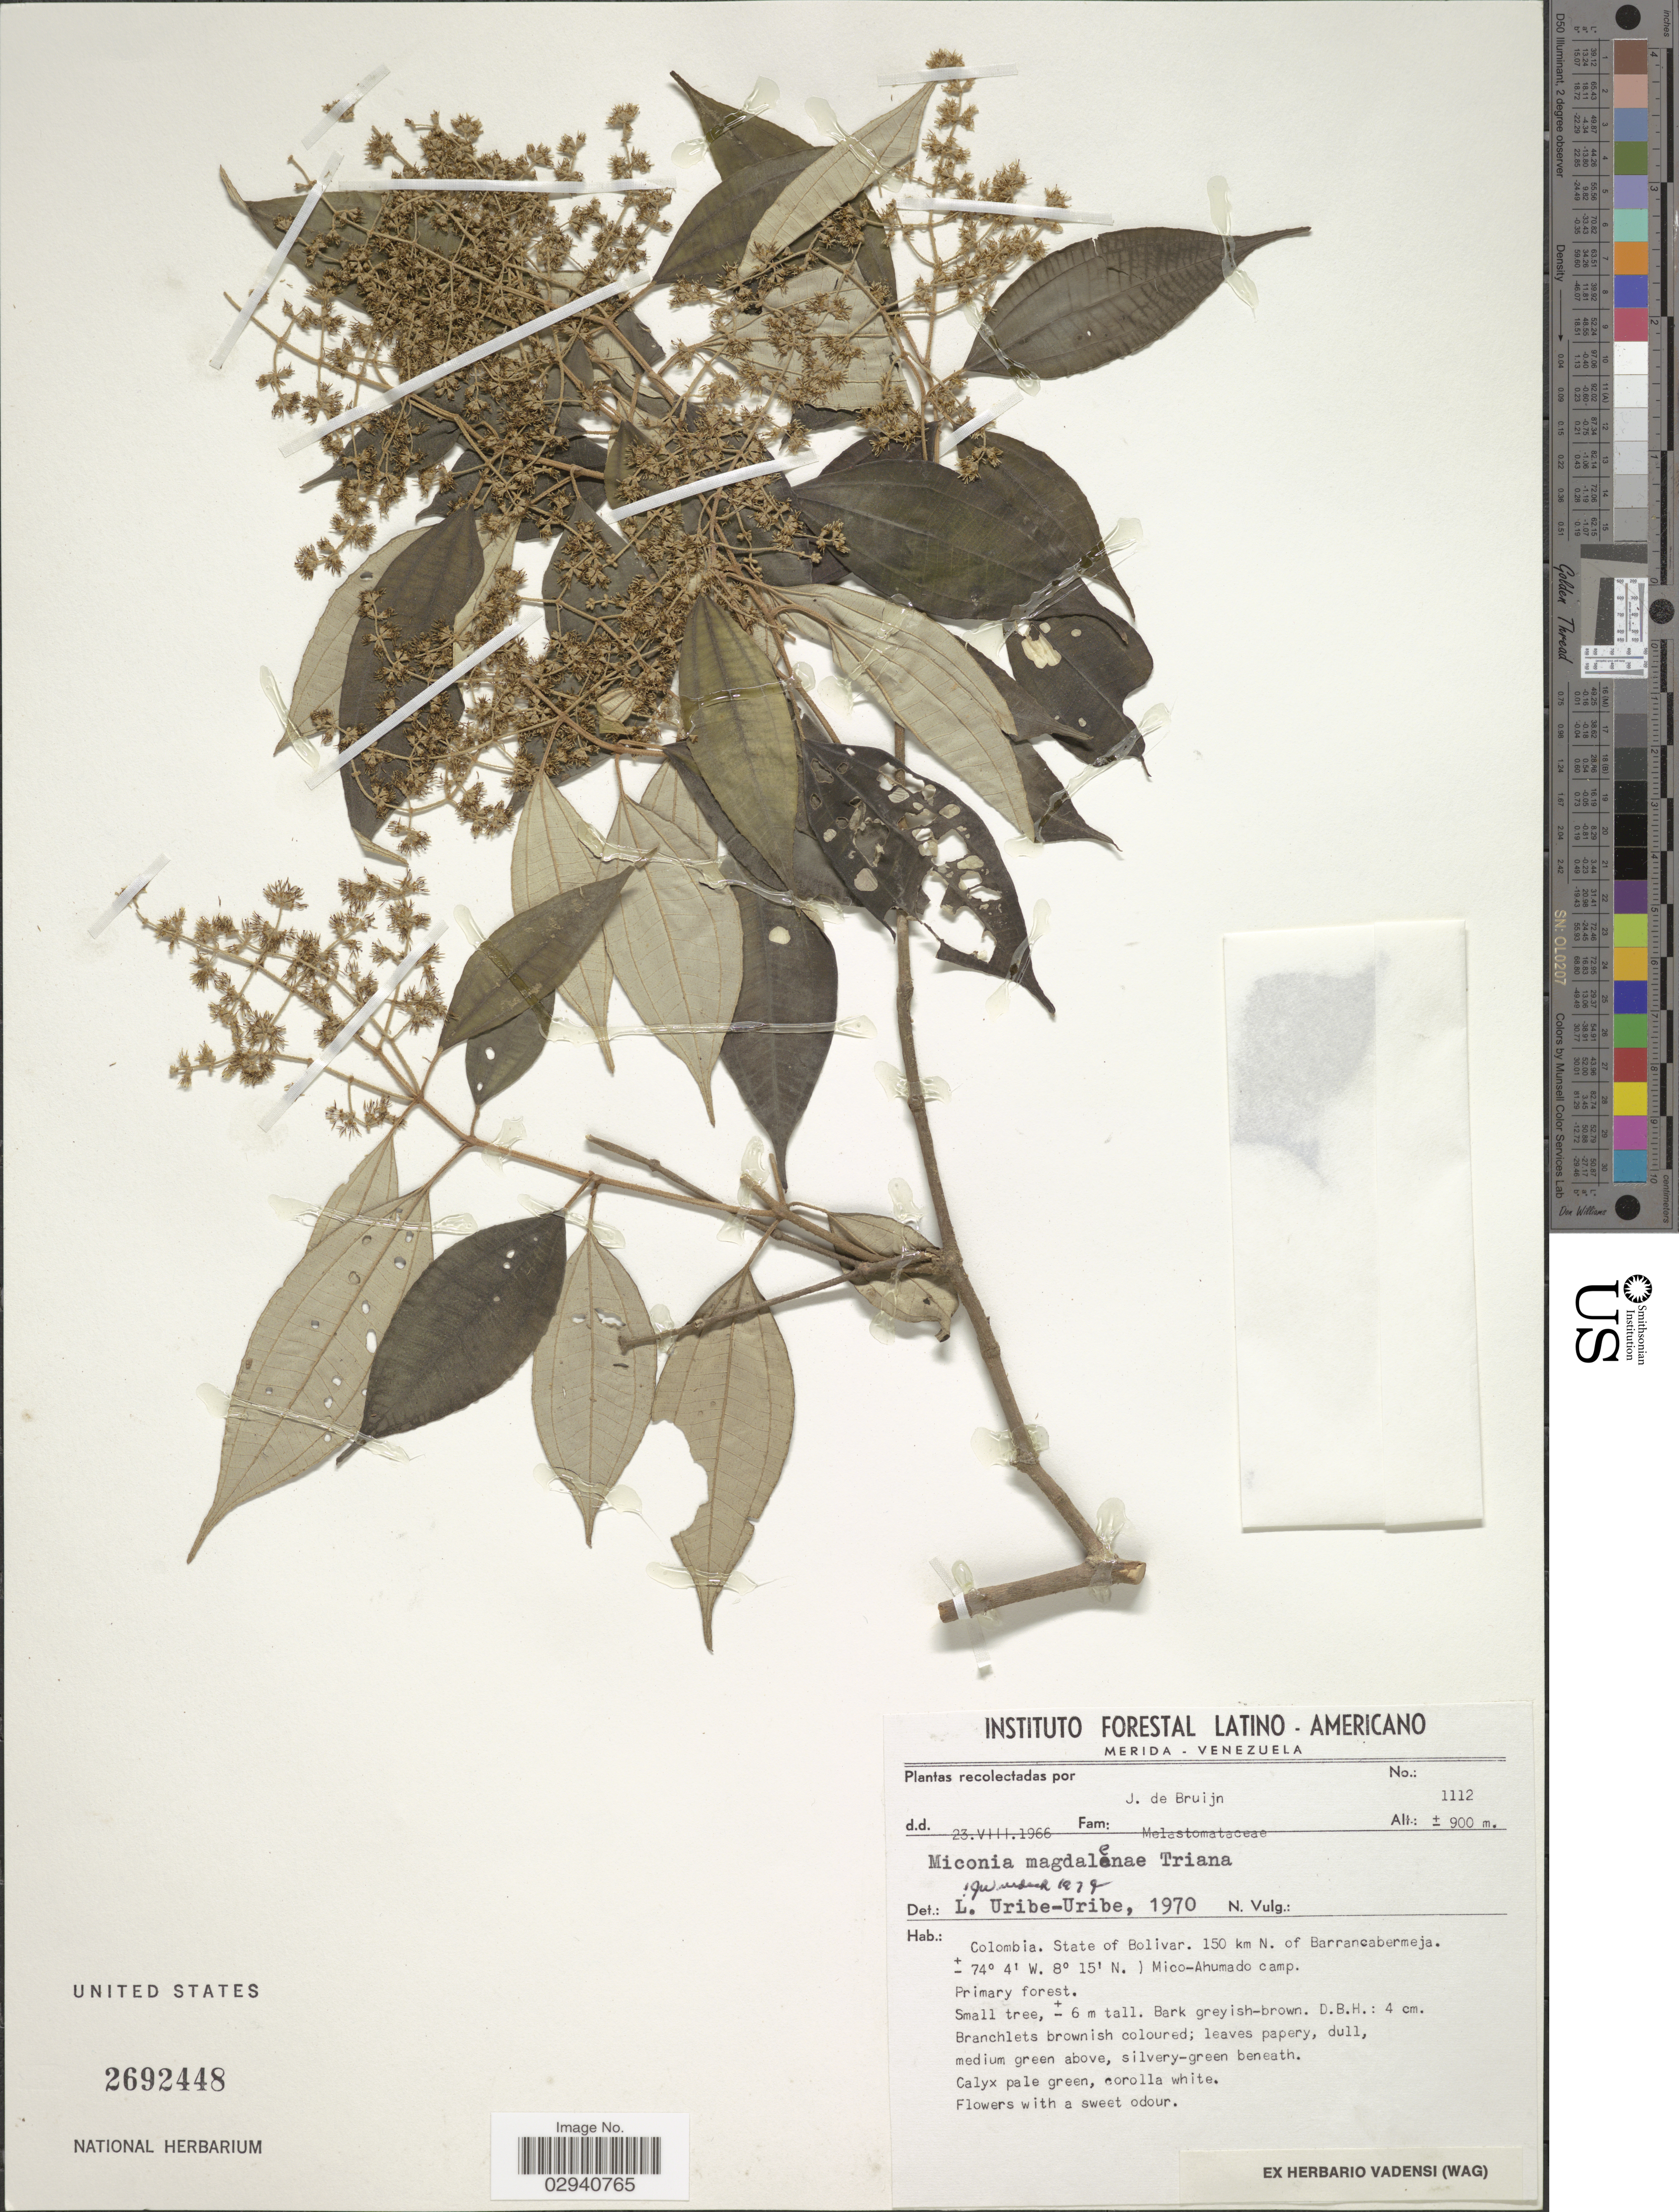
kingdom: Plantae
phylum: Tracheophyta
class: Magnoliopsida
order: Myrtales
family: Melastomataceae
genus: Miconia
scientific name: Miconia magdalenae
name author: Triana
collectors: J. Bruijn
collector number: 1112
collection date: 1966-08-23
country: Colombia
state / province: Bolívar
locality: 150 km N. of Barrancabermeja. Mico-Ahumado camp.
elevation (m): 900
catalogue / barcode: US 2692448